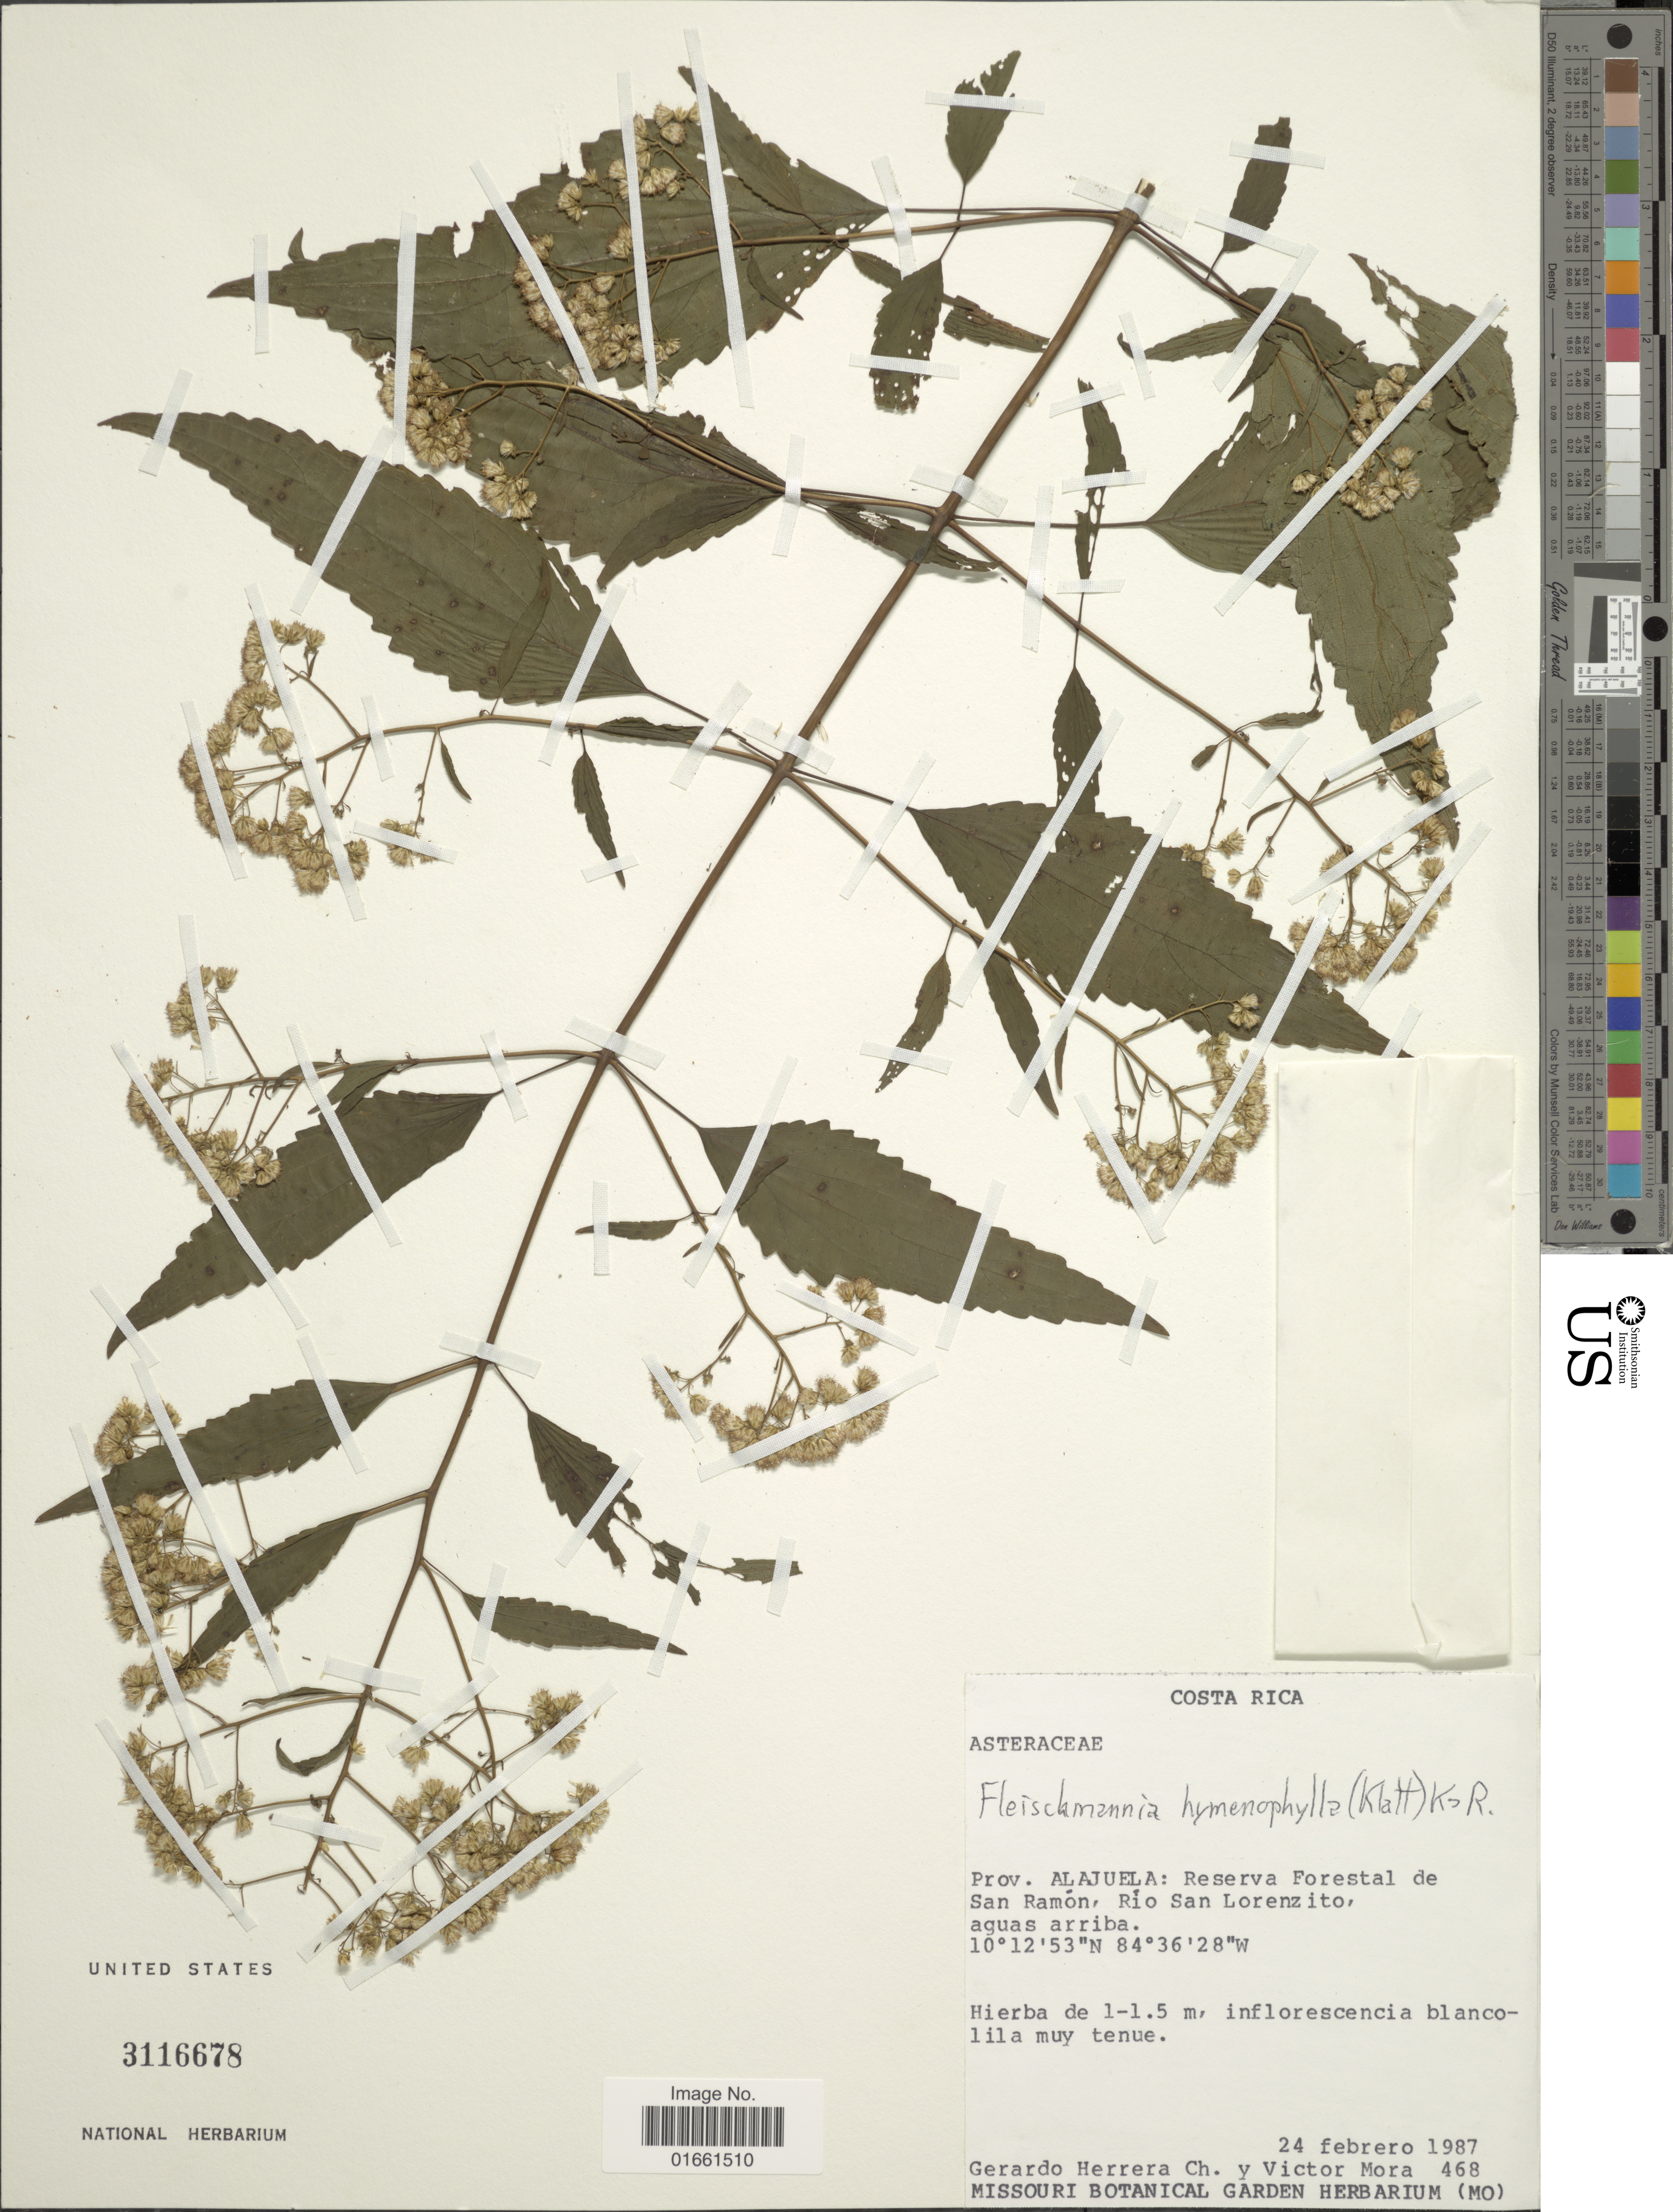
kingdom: Plantae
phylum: Tracheophyta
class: Magnoliopsida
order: Asterales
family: Asteraceae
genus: Fleischmannia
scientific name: Fleischmannia hymenophylla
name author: (Klatt) R.M. King & H. Rob.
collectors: G. Herrera Ch. & V. Mora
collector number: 468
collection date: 1987-02-24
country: Costa Rica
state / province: Alajuela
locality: Reserva Forestal de San Ramon, Rio San Lorenzito aguas Arriba.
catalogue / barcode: US 3116678